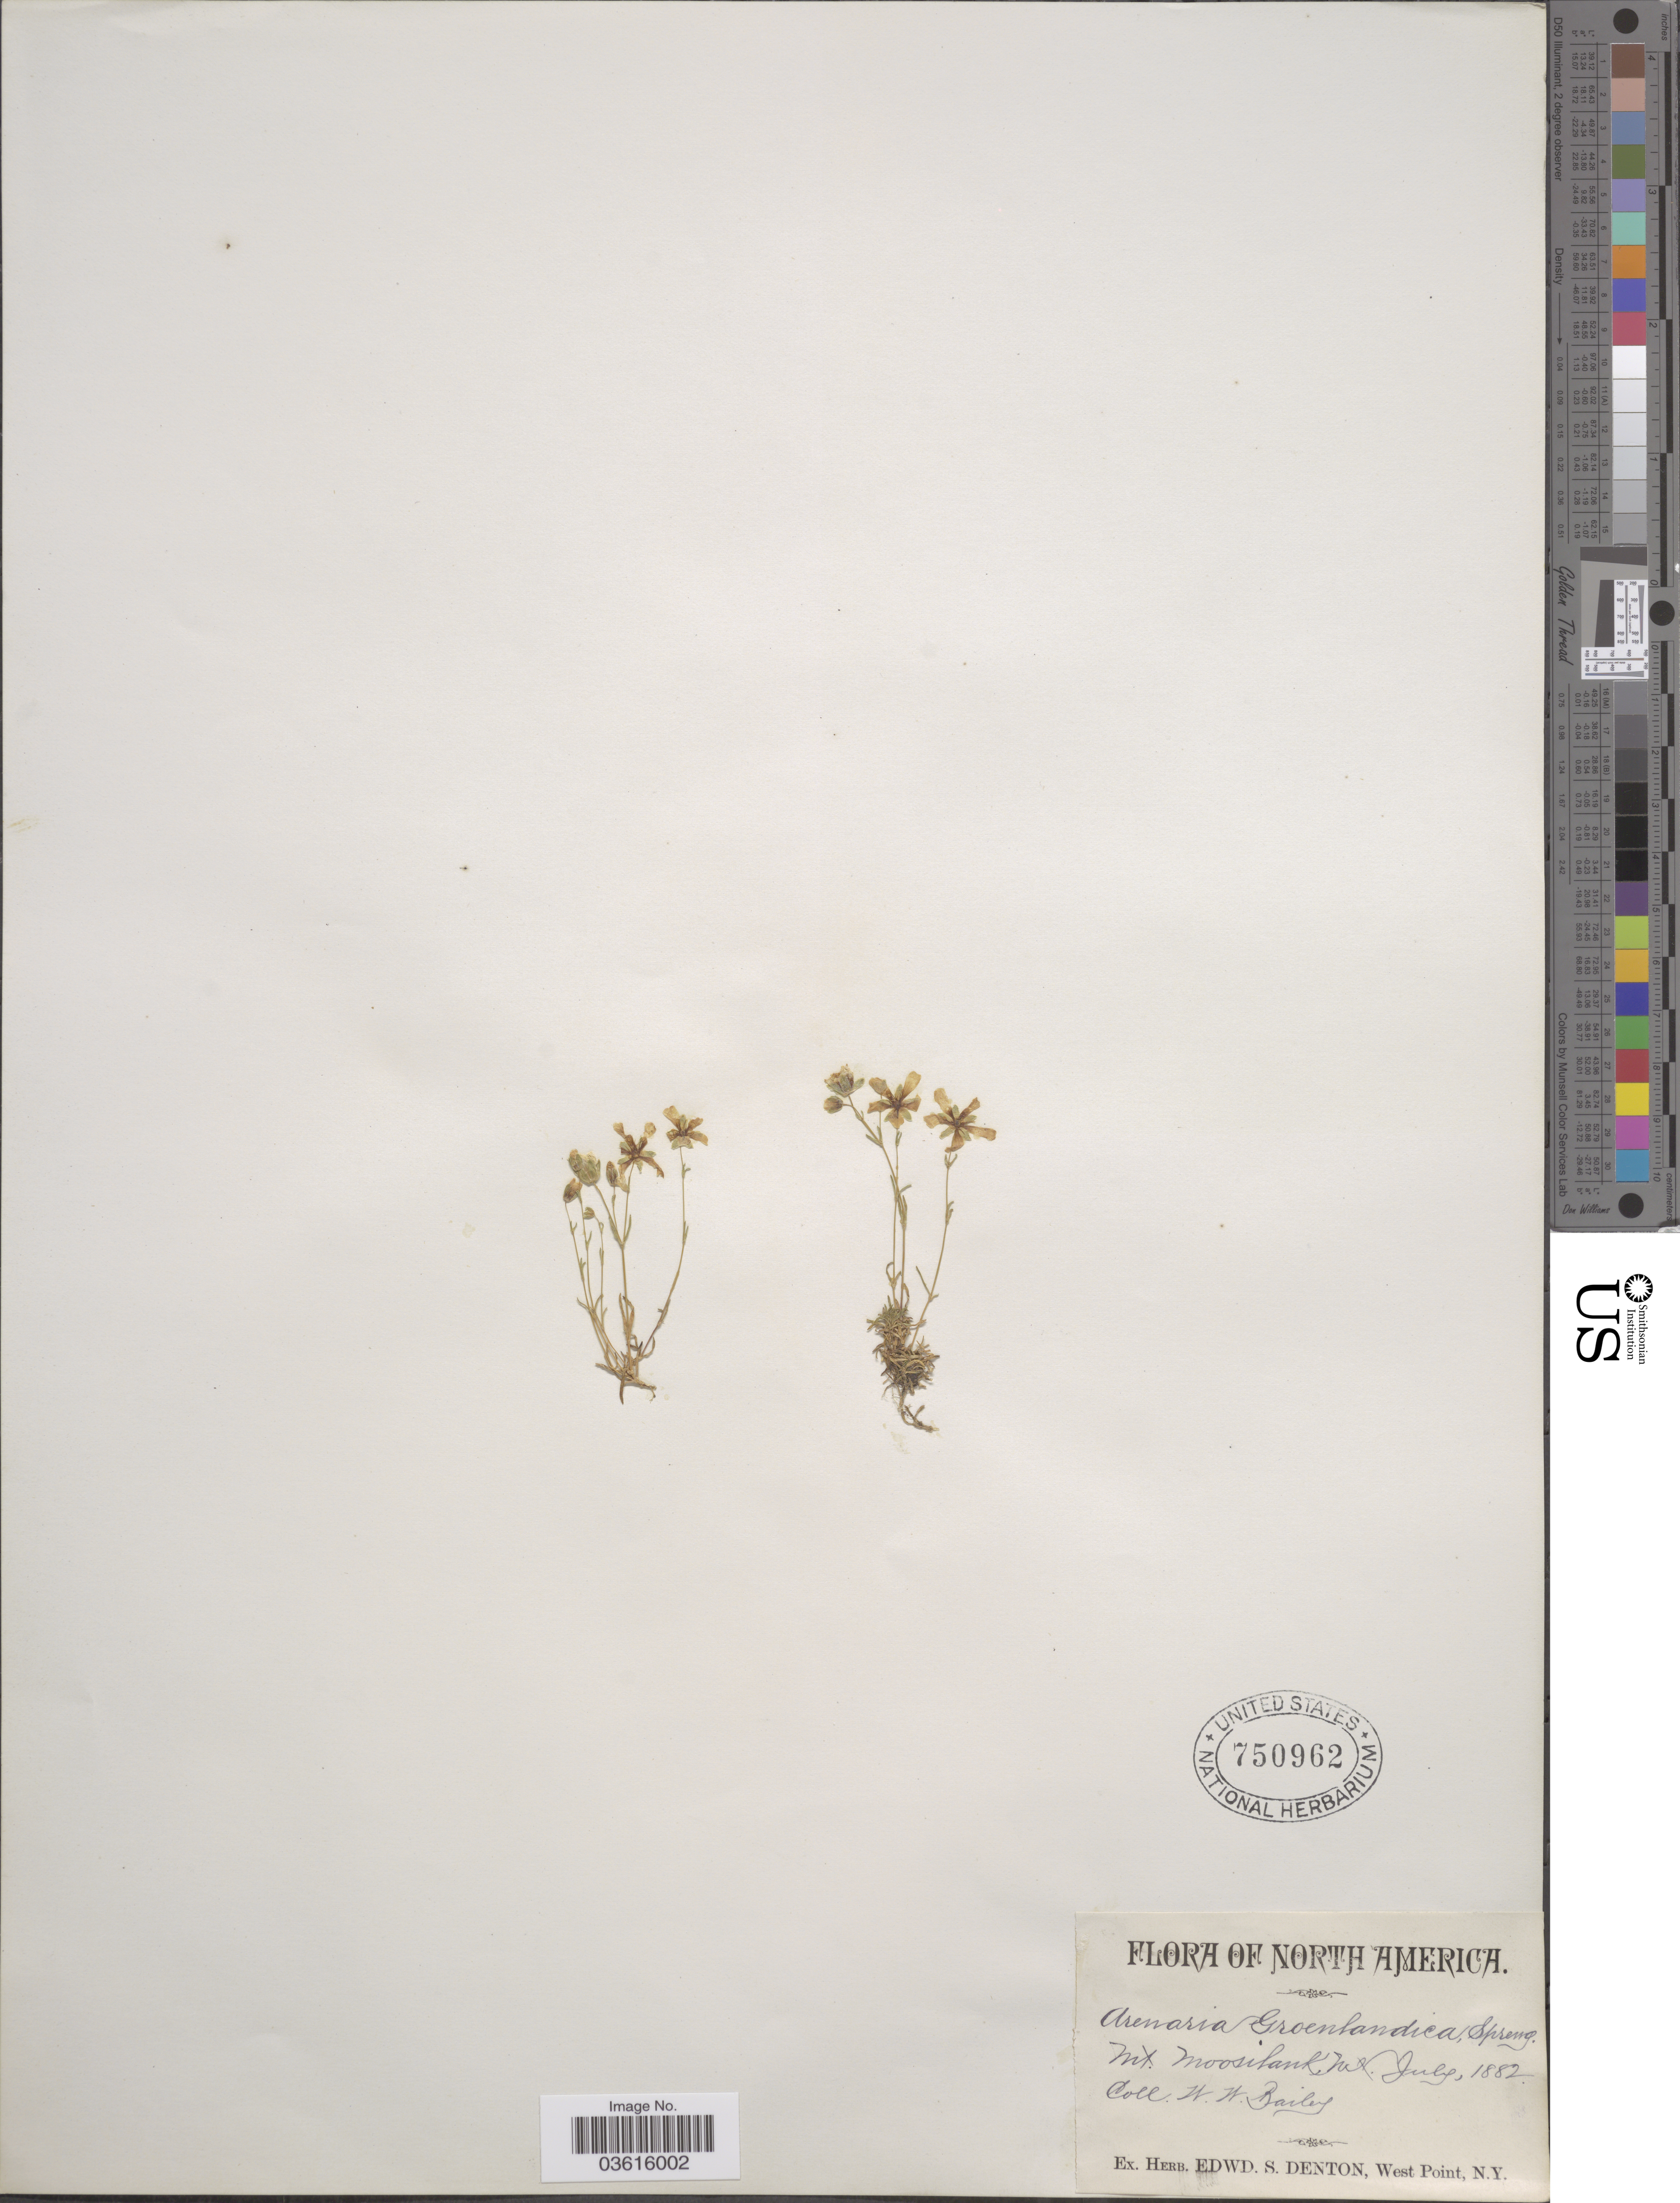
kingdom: Plantae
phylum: Tracheophyta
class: Magnoliopsida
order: Caryophyllales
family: Caryophyllaceae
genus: Minuartia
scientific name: Minuartia groenlandica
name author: (Retz.) Ostenf.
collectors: W. W. Bailey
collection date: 1882-07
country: United States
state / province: New Hampshire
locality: Mt. Moosilauk.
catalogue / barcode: US 750962